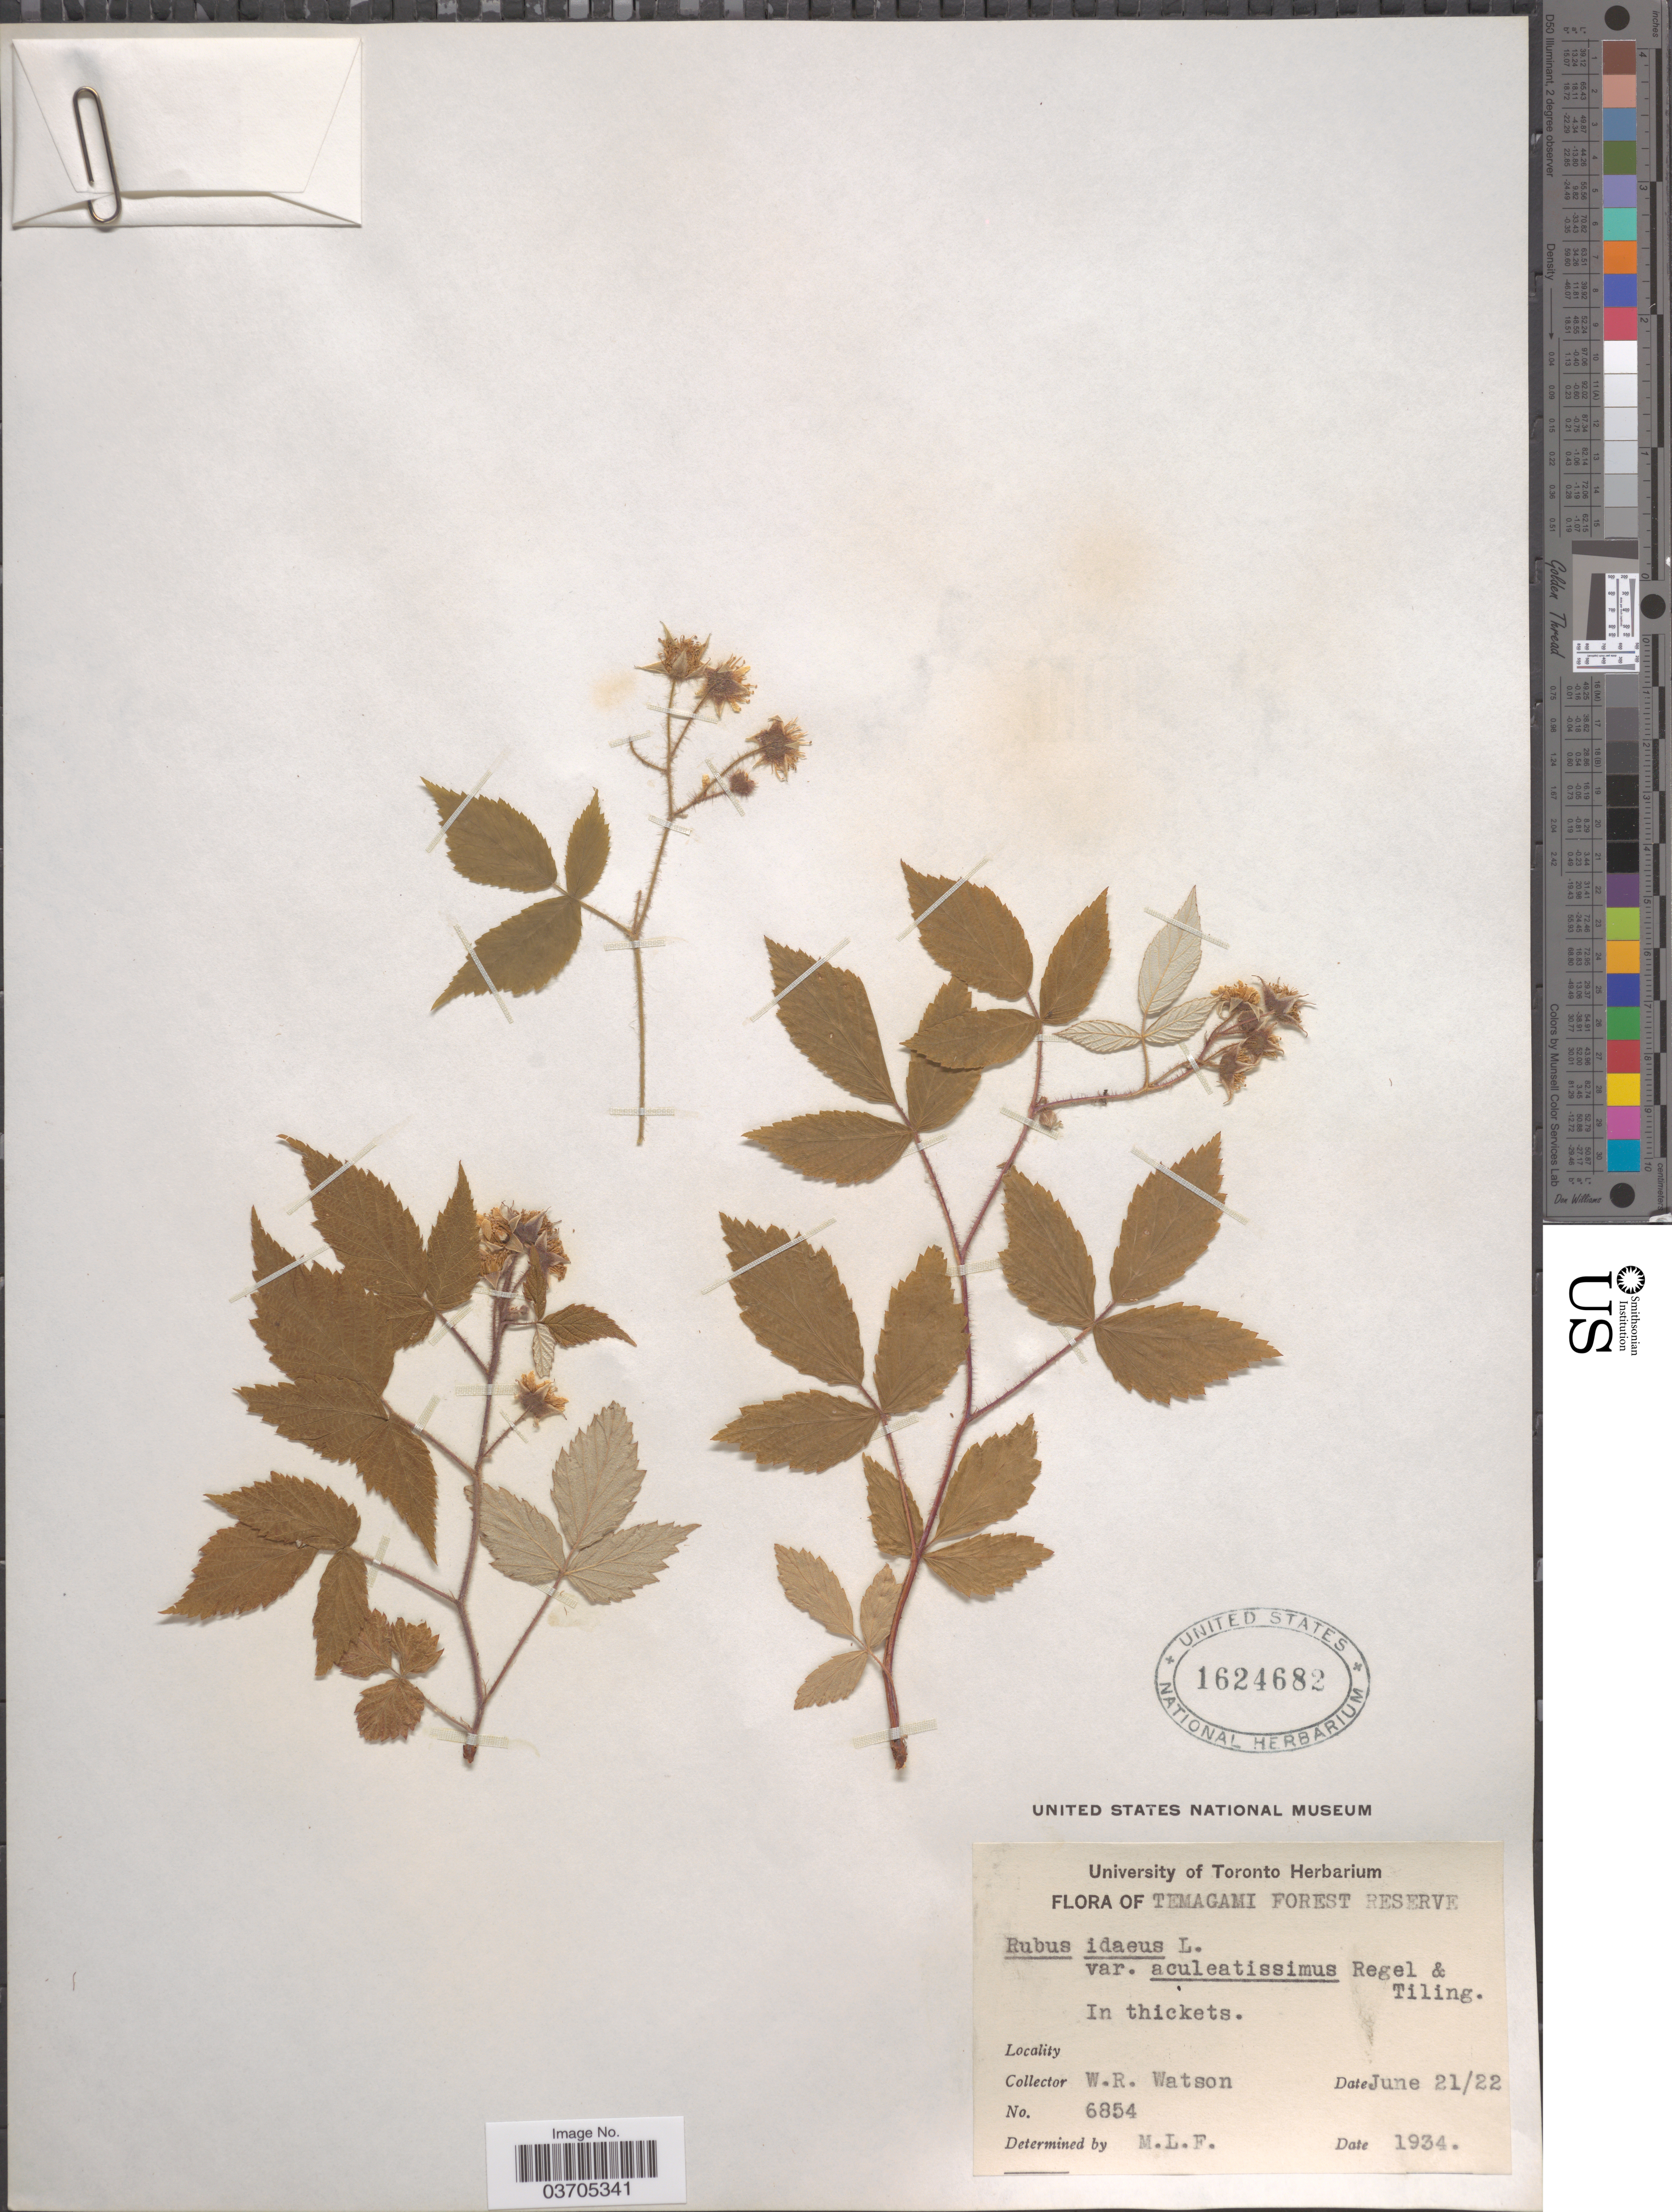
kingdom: Plantae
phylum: Tracheophyta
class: Magnoliopsida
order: Rosales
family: Rosaceae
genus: Rubus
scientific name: Rubus idaeus var. aculeatissimus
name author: Regel & Tiling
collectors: W. R. Watson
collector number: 6854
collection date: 1934-06-21/1934-06-22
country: Canada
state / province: Ontario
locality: Temagami Forest Reserve.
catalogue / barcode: US 1624682